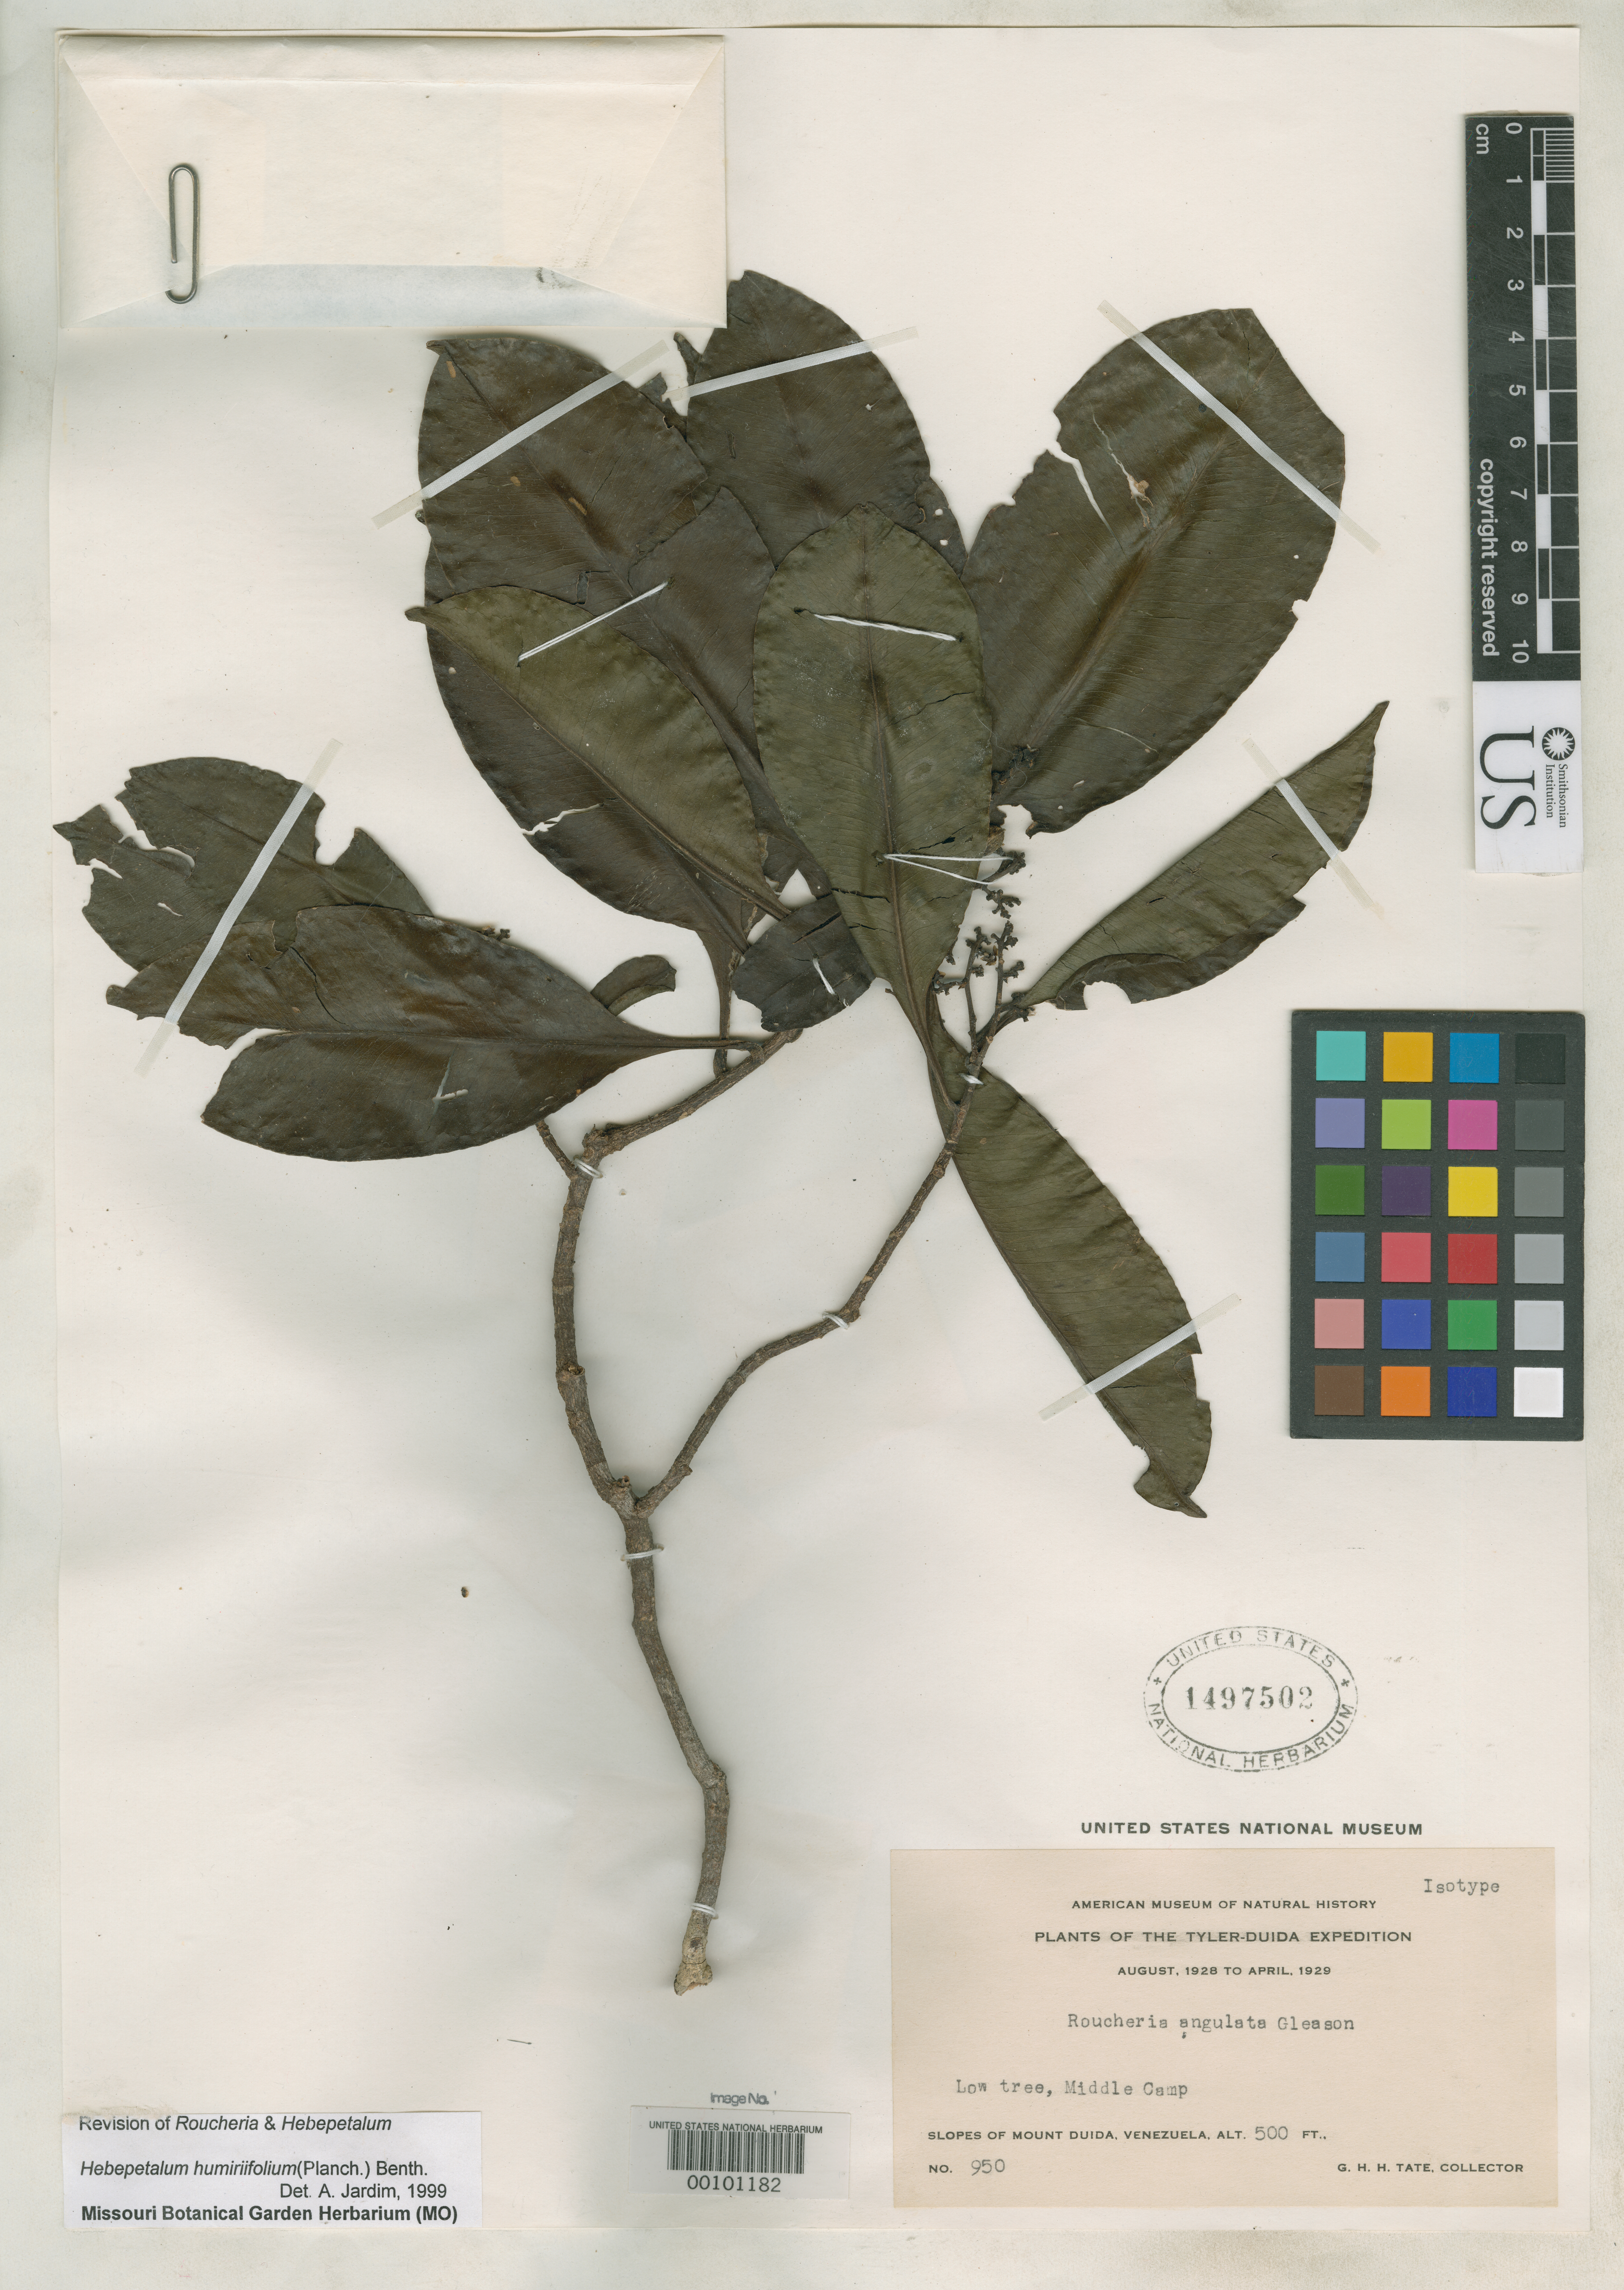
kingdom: Plantae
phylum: Tracheophyta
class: Magnoliopsida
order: Malpighiales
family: Linaceae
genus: Roucheria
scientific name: Roucheria angulata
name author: Gleason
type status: Isotype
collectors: G. H. H.Tate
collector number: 950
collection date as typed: Aug 1928 to -- Apr 1929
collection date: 1928-08/1929-04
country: Venezuela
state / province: Amazonas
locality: Slopes of Mt. Duida, middle camp.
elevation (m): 152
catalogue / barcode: US 1497502